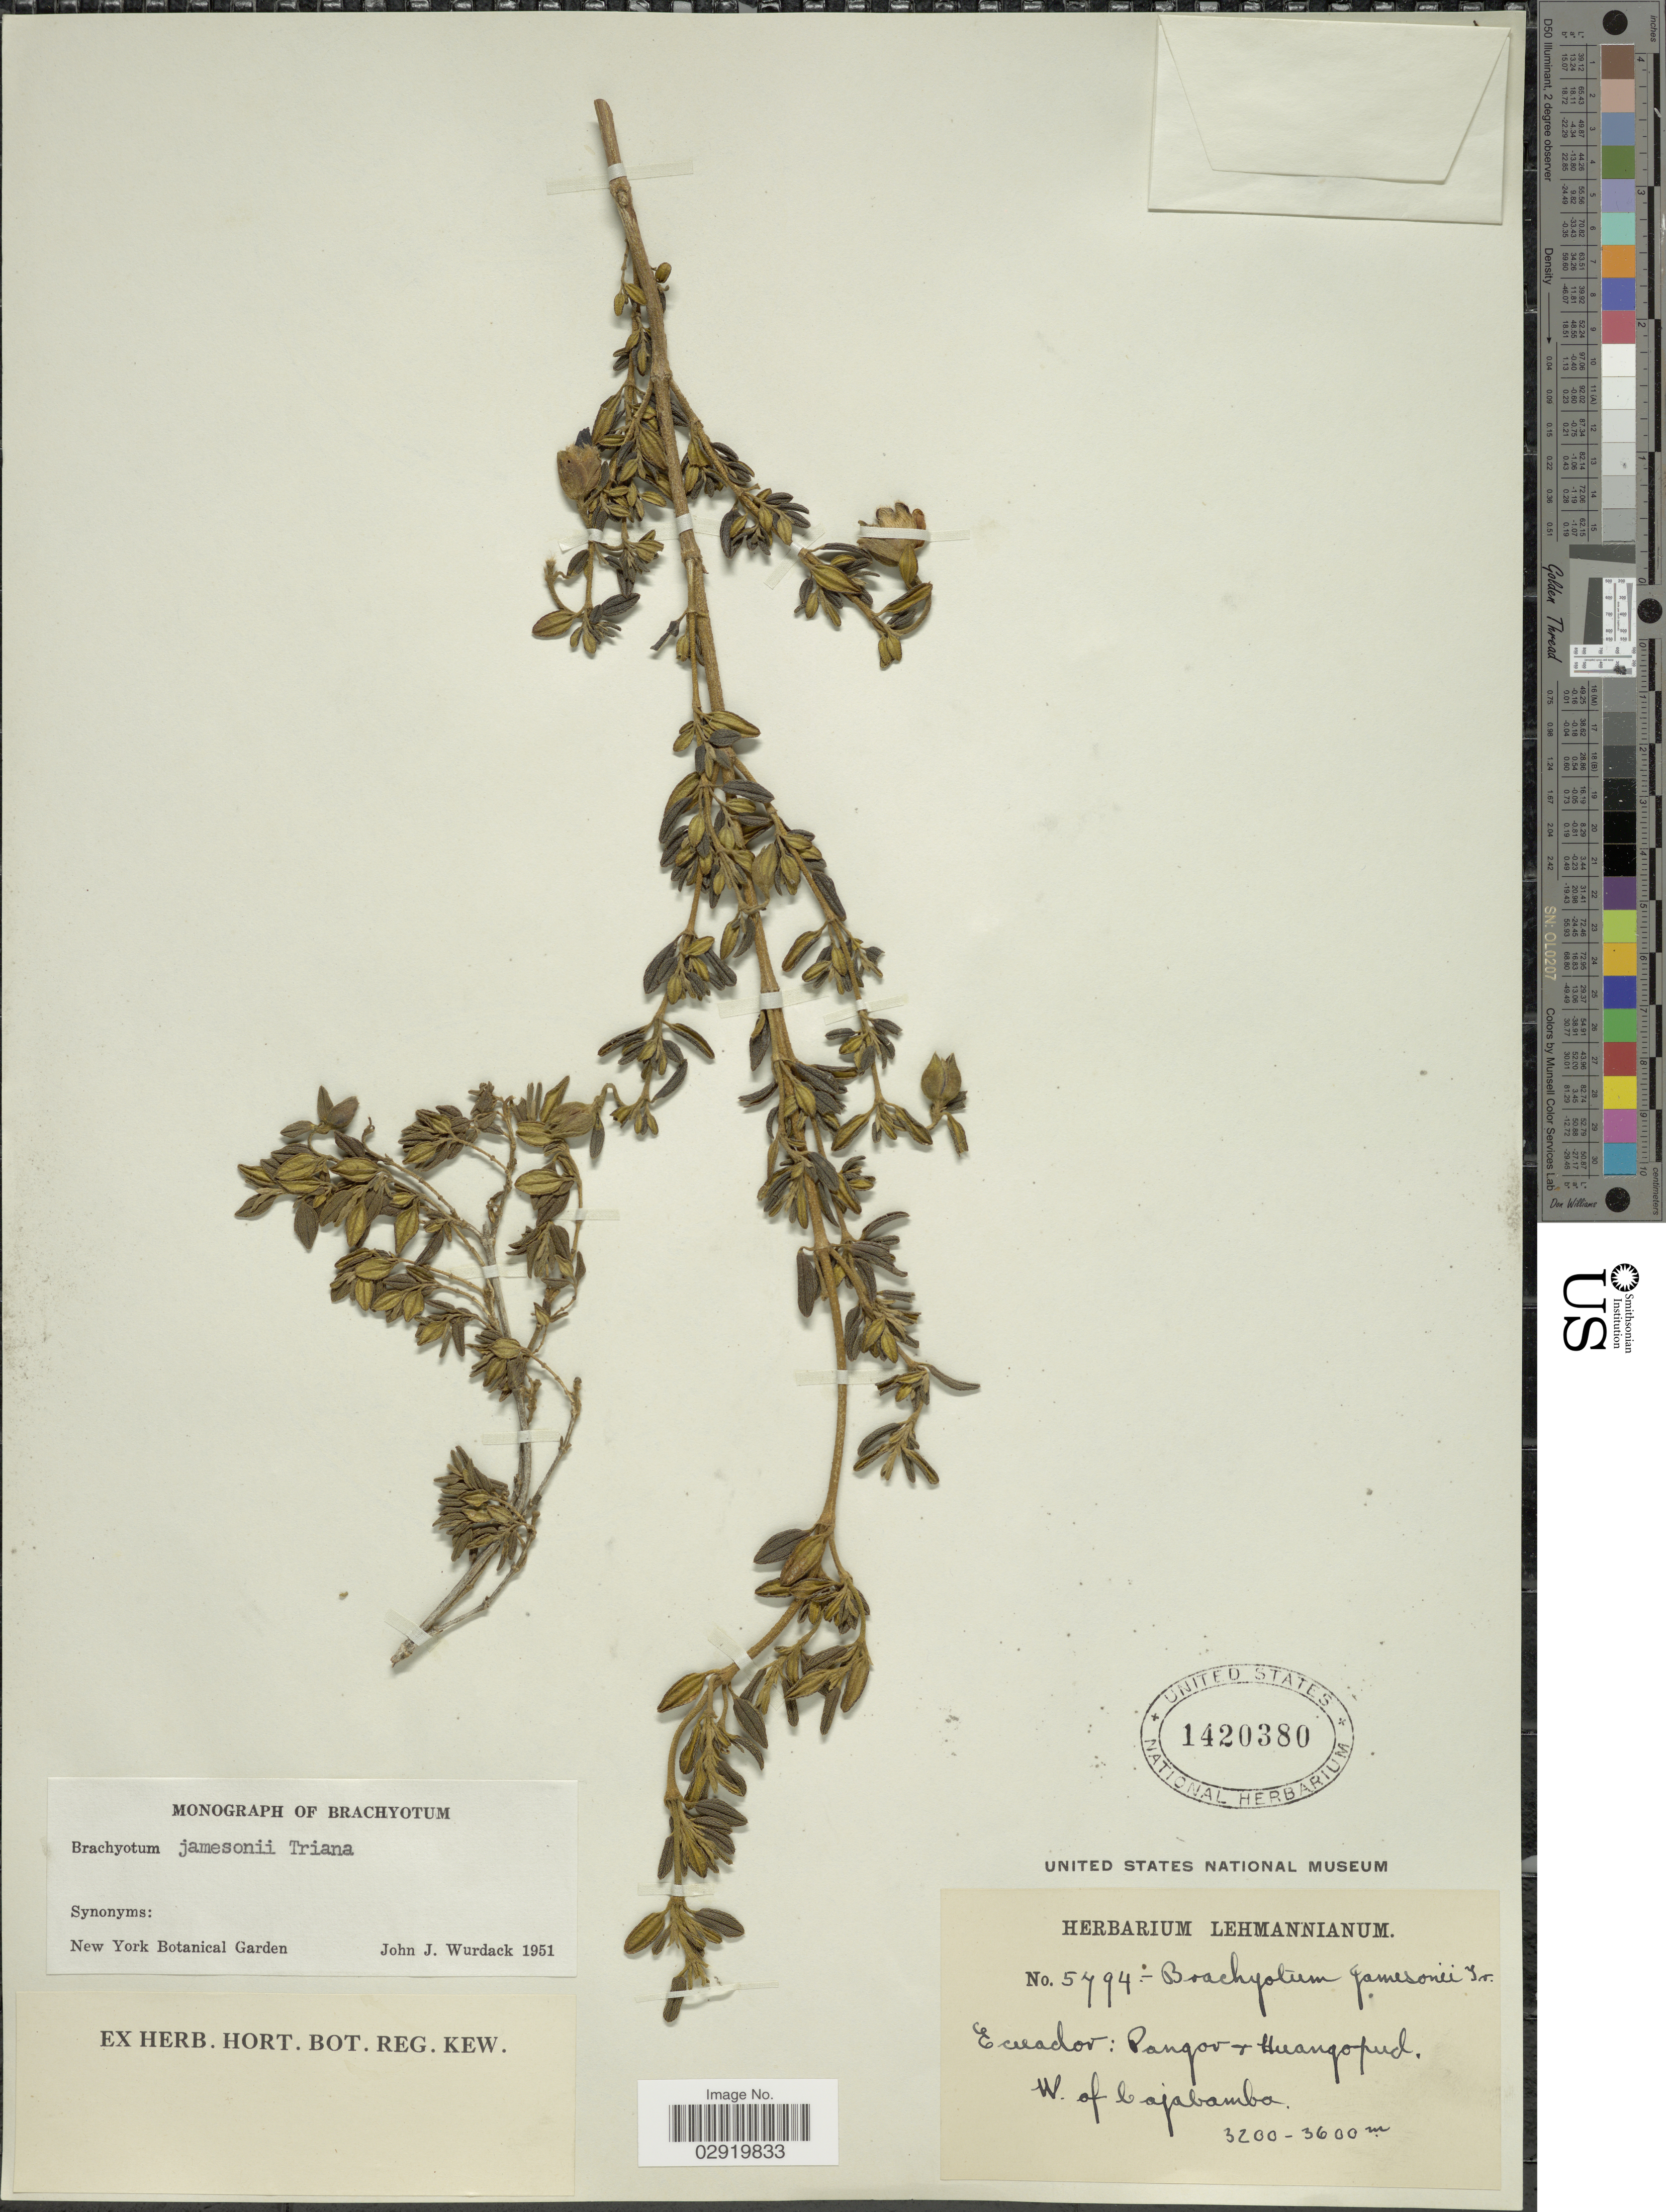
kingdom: Plantae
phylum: Tracheophyta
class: Magnoliopsida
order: Myrtales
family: Melastomataceae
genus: Brachyotum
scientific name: Brachyotum jamesonii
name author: Triana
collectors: ex herb. Lehmannianum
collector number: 5794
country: Ecuador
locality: Pangor & Huangopud. W. of Cajabamba.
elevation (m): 3200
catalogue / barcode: US 1420380